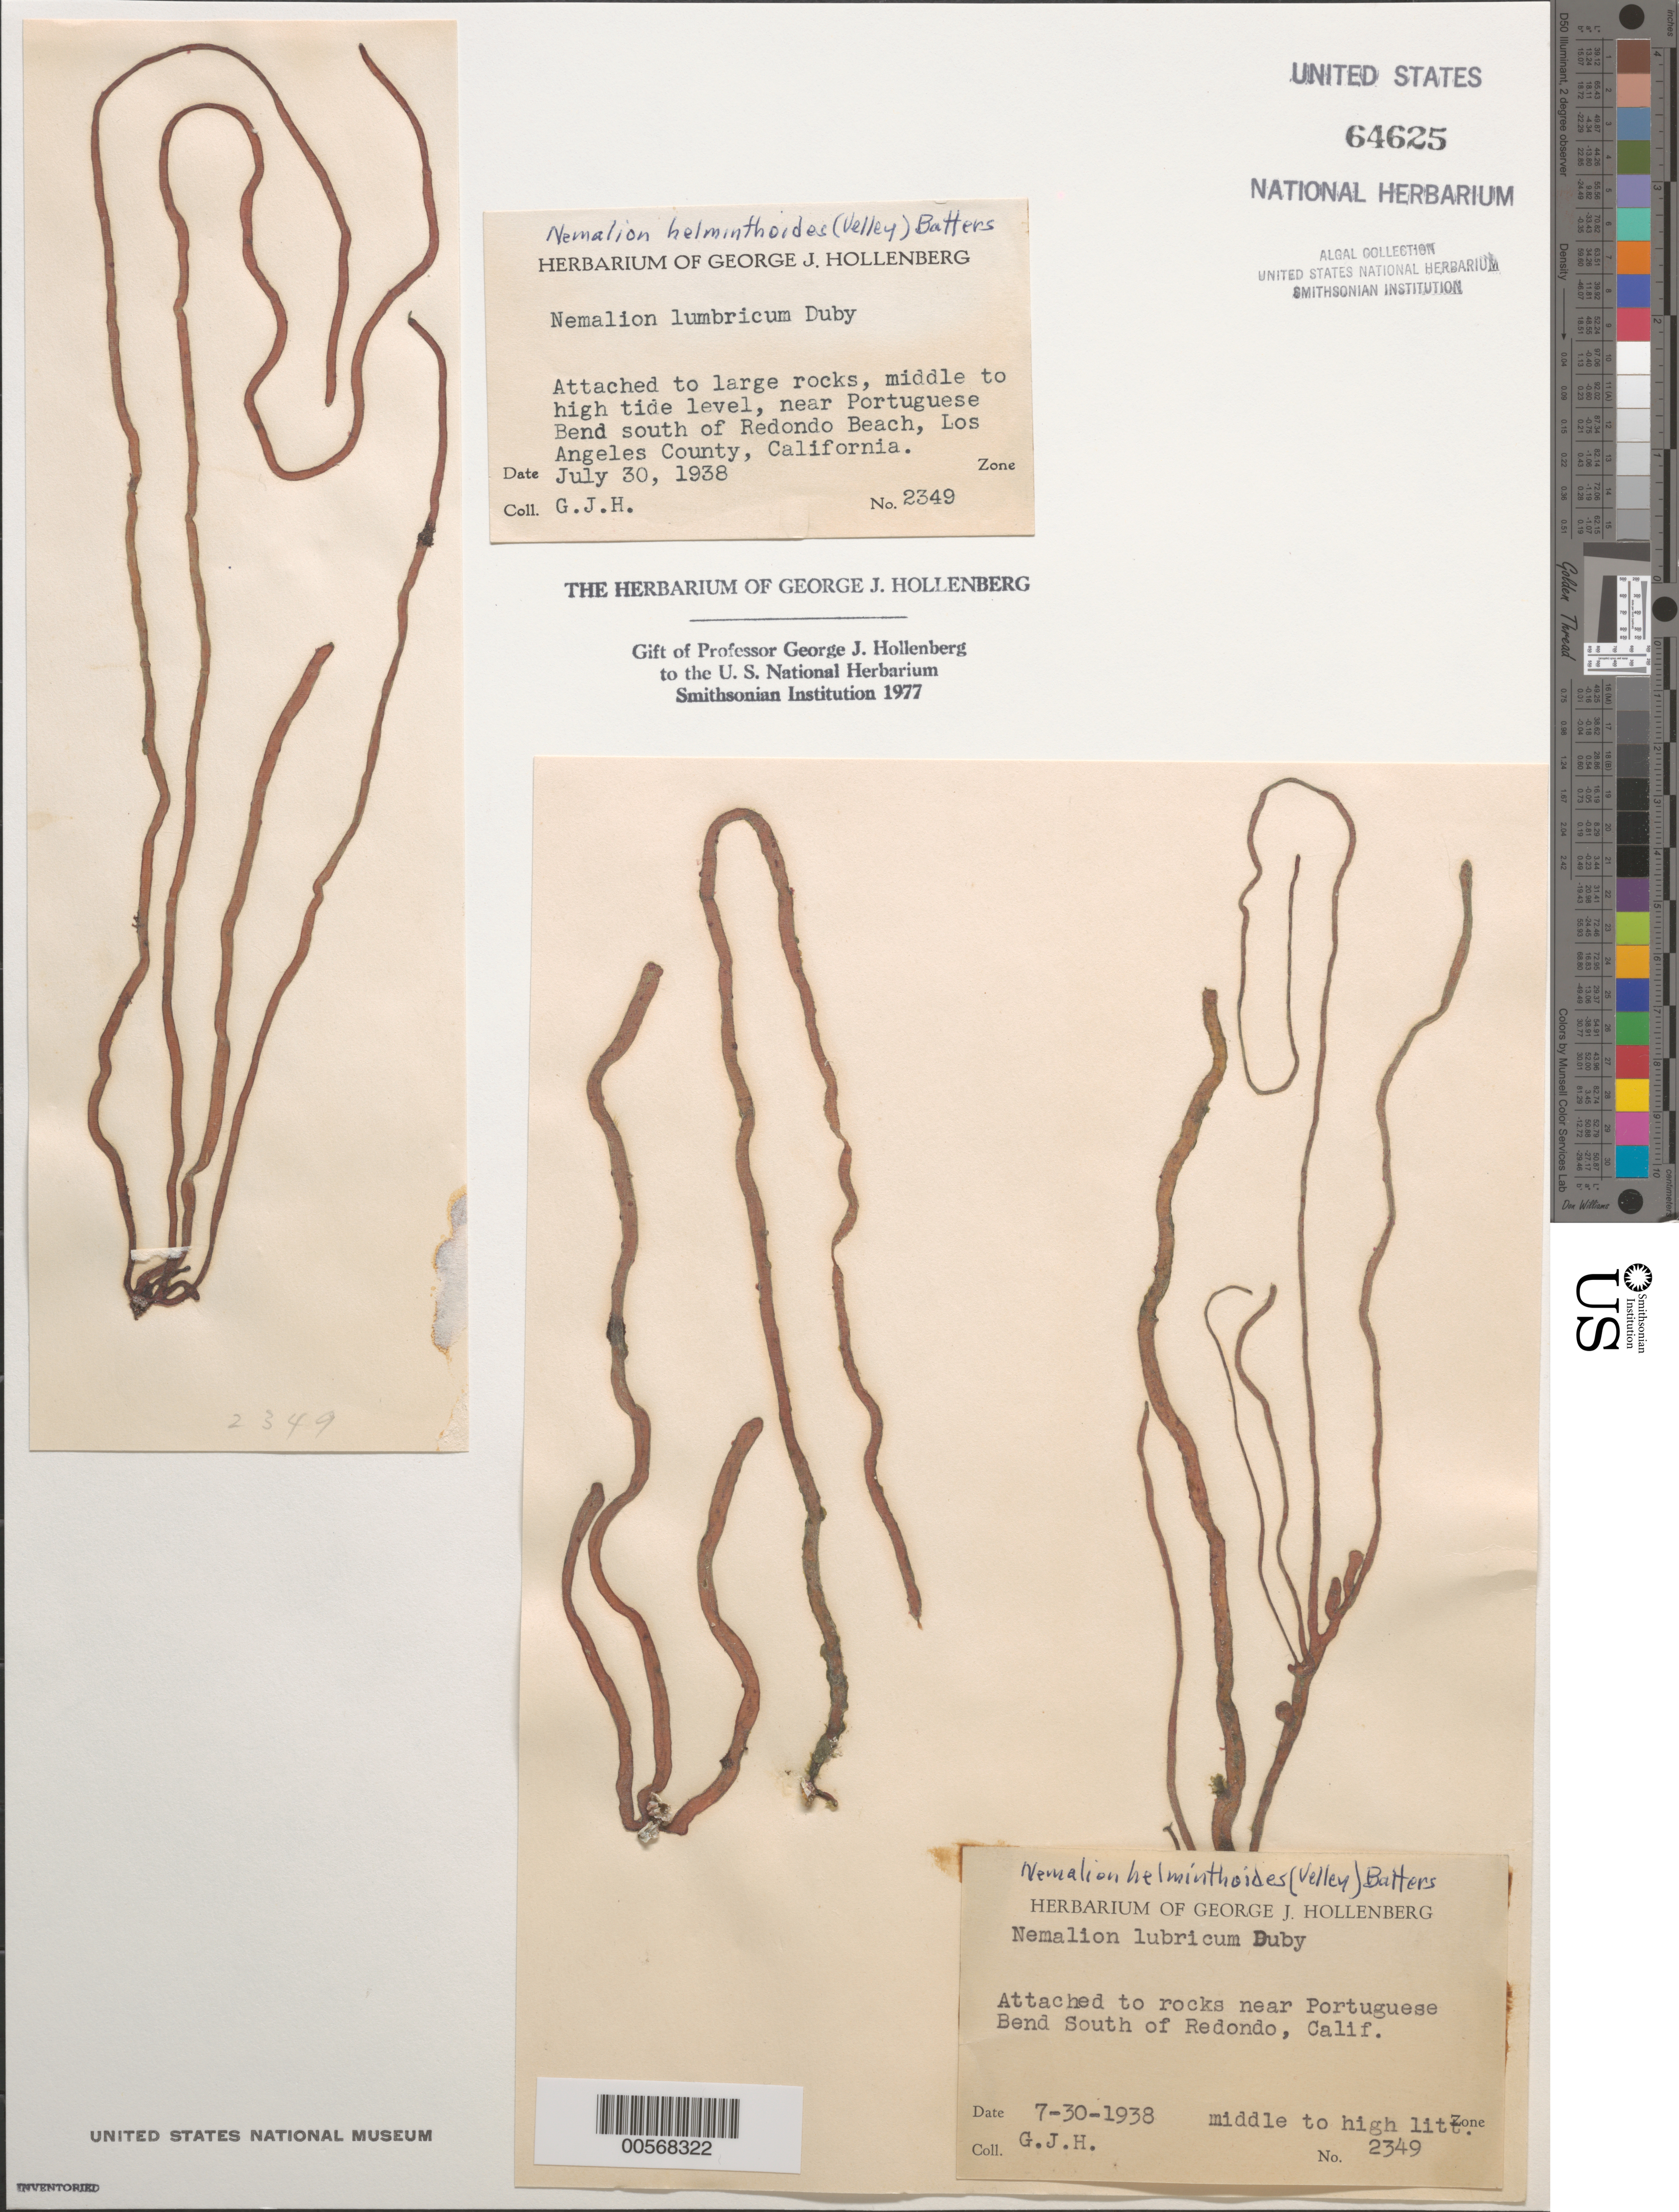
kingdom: Plantae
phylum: Rhodophyta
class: Florideophyceae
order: Nemaliales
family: Nemaliaceae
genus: Nemalion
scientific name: Nemalion multifidum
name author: (Lyngb.) Chauvin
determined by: Algae name updating Project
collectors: G. Hollenberg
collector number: GJH 2349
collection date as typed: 30 Jul 1938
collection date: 1938-07-30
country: United States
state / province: California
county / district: Los Angeles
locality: South of Redondo Beach, near Portuguese Bend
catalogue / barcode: US 64625